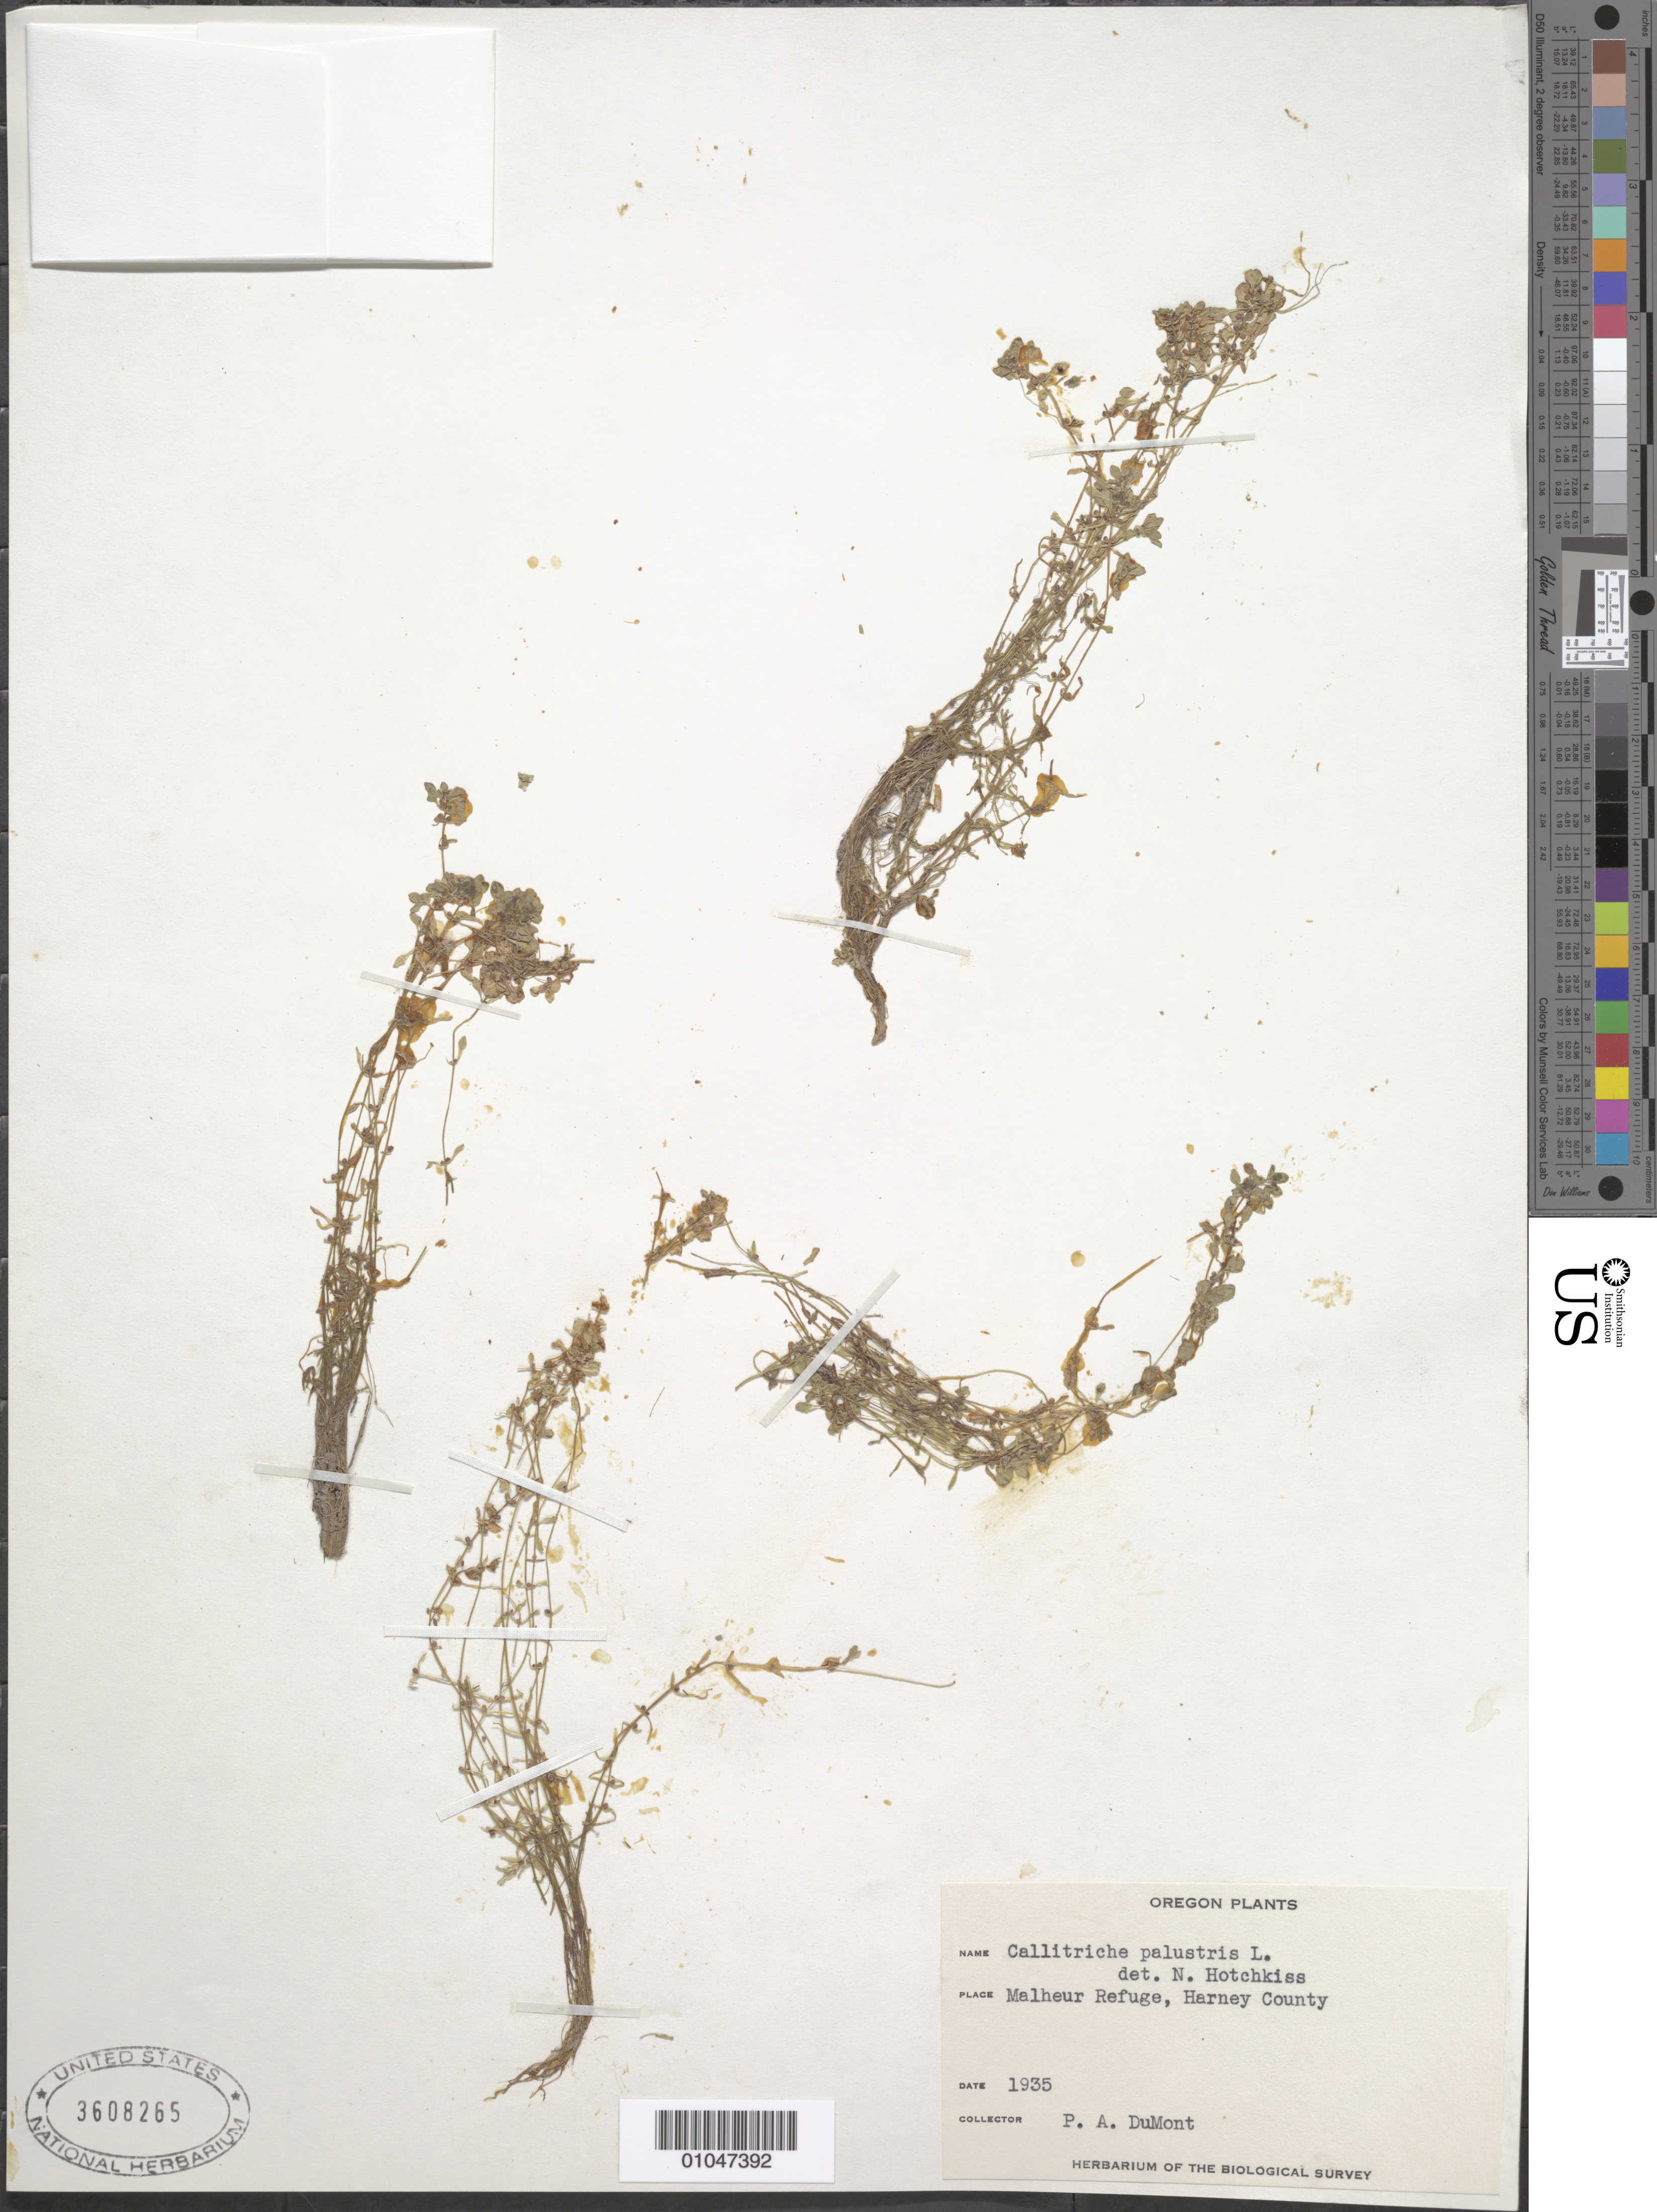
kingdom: Plantae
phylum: Tracheophyta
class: Magnoliopsida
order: Lamiales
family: Plantaginaceae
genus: Callitriche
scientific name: Callitriche palustris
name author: L.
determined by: Hotchkiss, N.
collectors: P. Dumont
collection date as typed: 1935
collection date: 1935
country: United States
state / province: Oregon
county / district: Harney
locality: Malheur Refuge, Harney County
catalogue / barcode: US 3608265